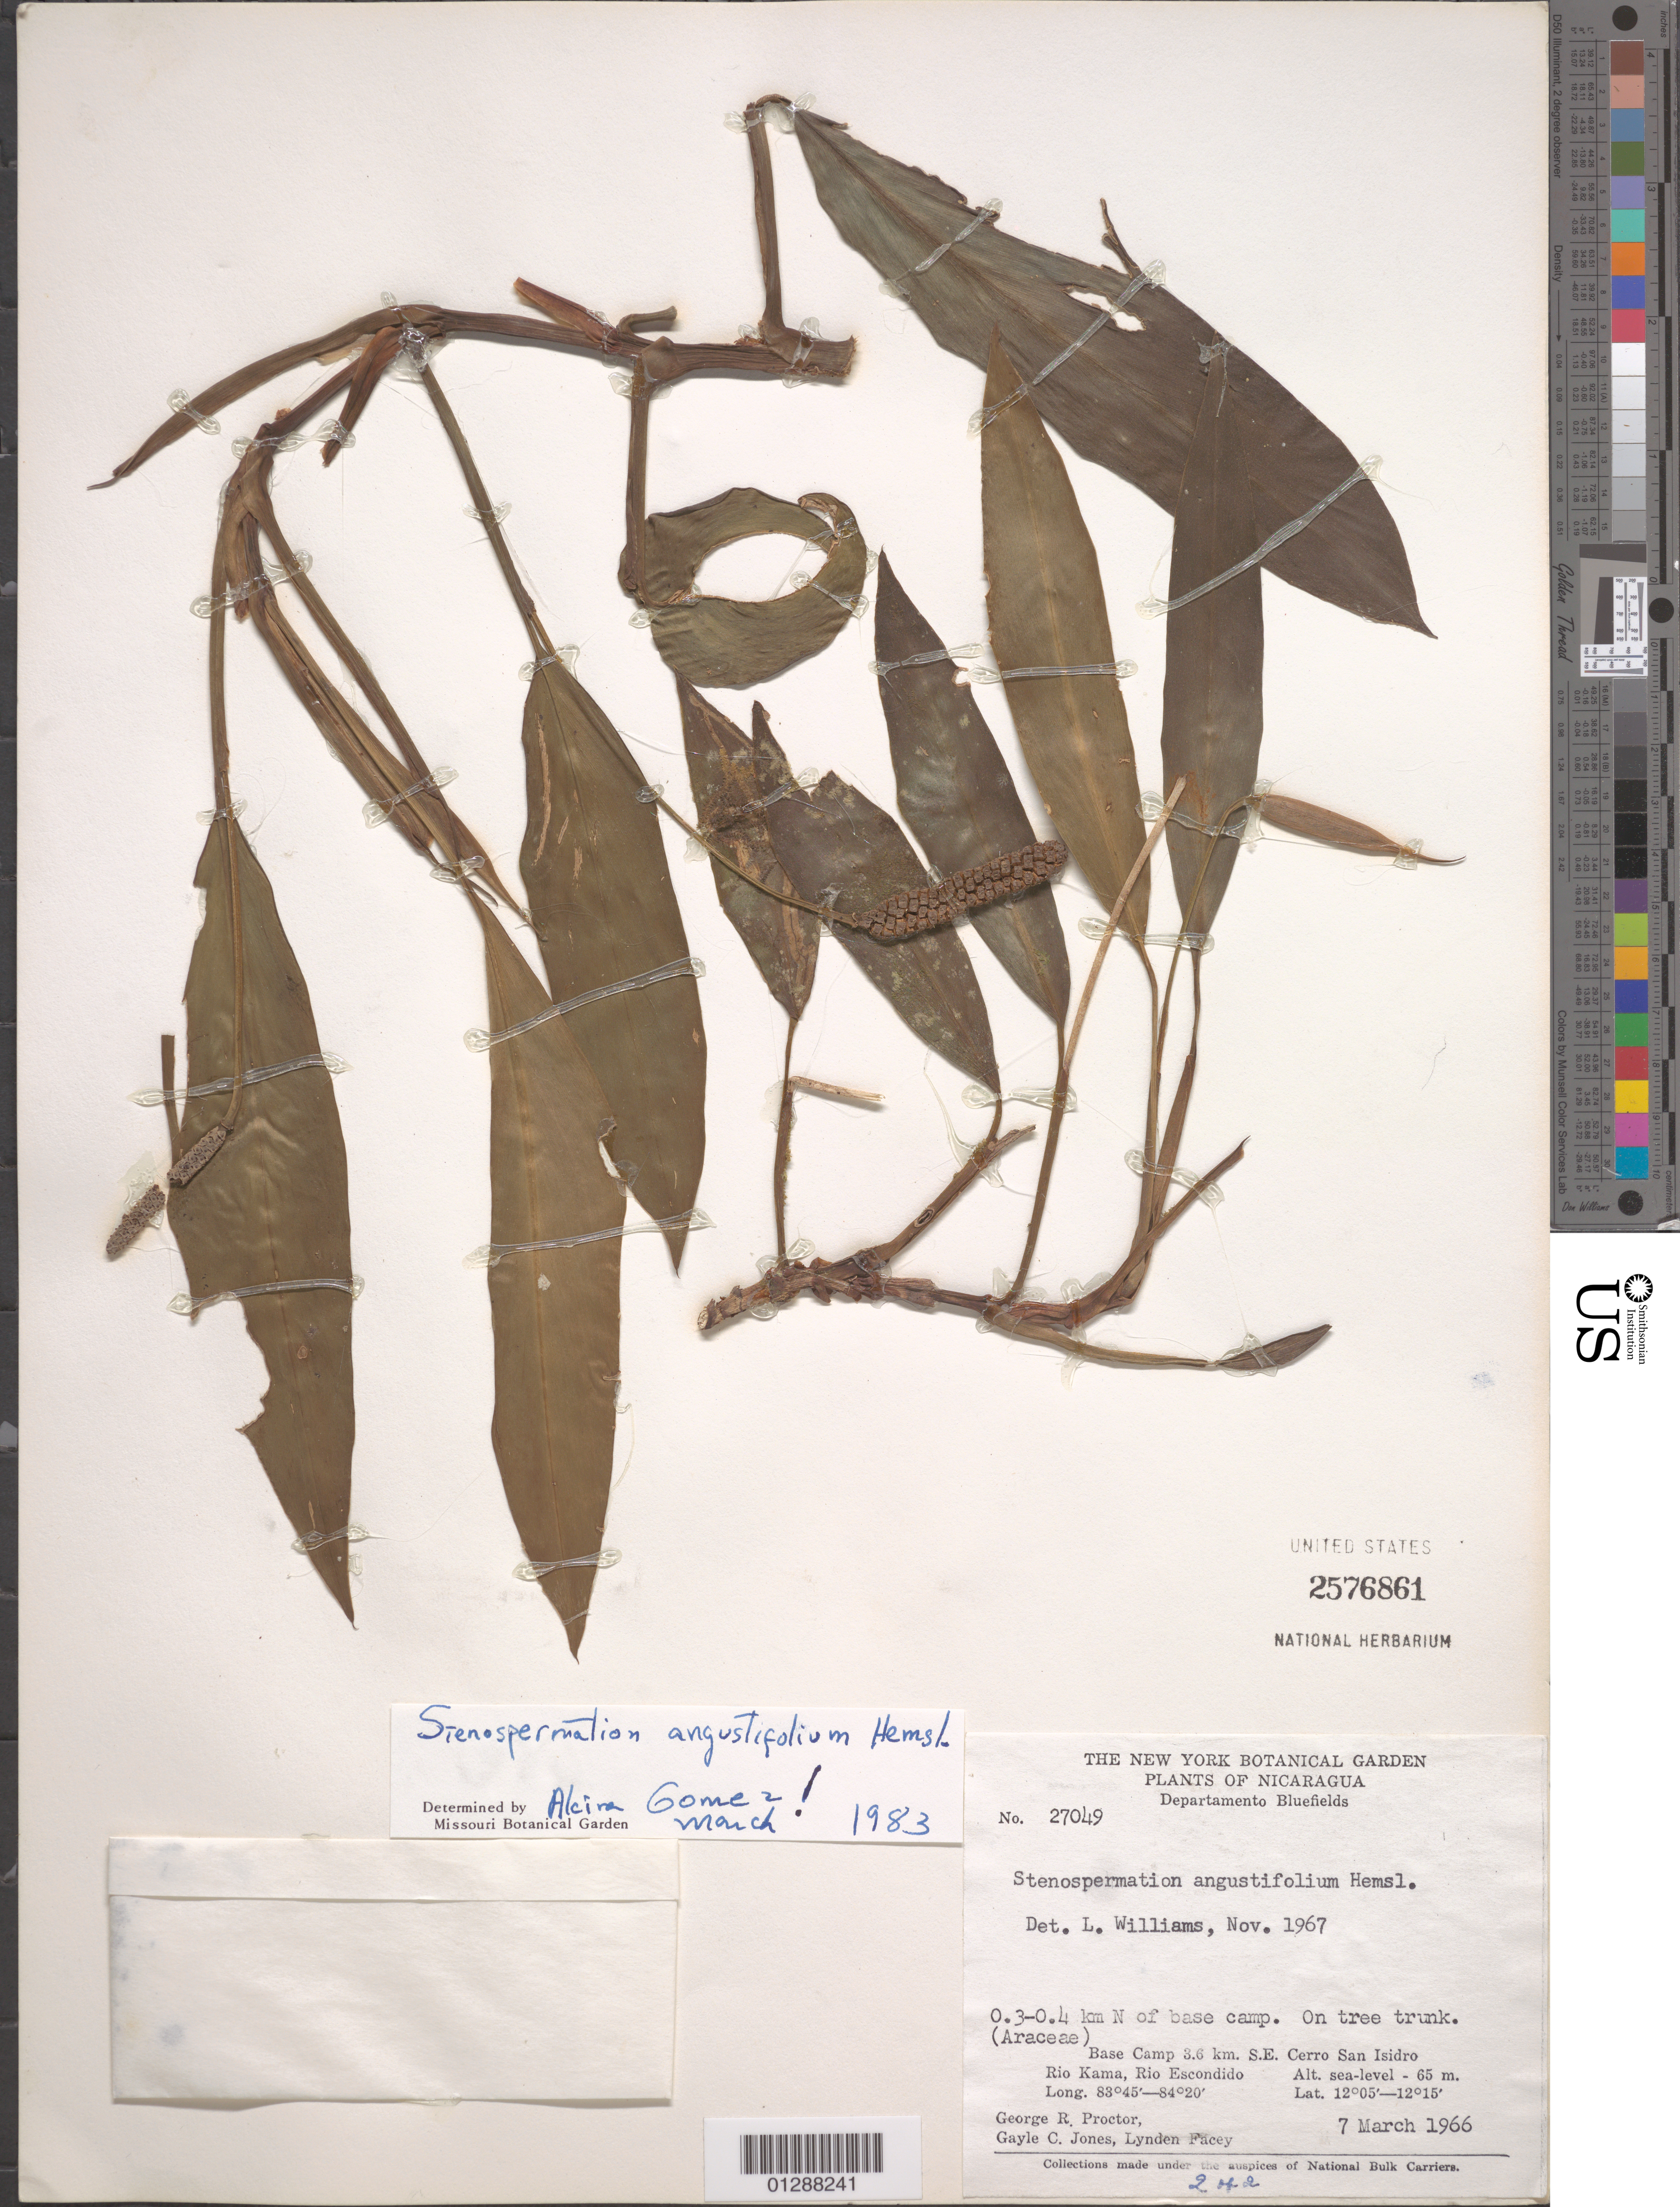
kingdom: Plantae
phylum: Tracheophyta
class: Liliopsida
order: Alismatales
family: Araceae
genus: Stenospermation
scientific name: Stenospermation angustifolium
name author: Hemsl.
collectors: G. R. Proctor, G. C. Jones & L. Facey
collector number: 27049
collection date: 1966-03-07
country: Nicaragua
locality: Departamento Bluefields. 0.3-0.4 km N of base camp. Base Camp 3.6 km. S.E. Cerro San Isidro. Rio Kama, Rio Escondido.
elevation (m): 0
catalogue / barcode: US 2576861